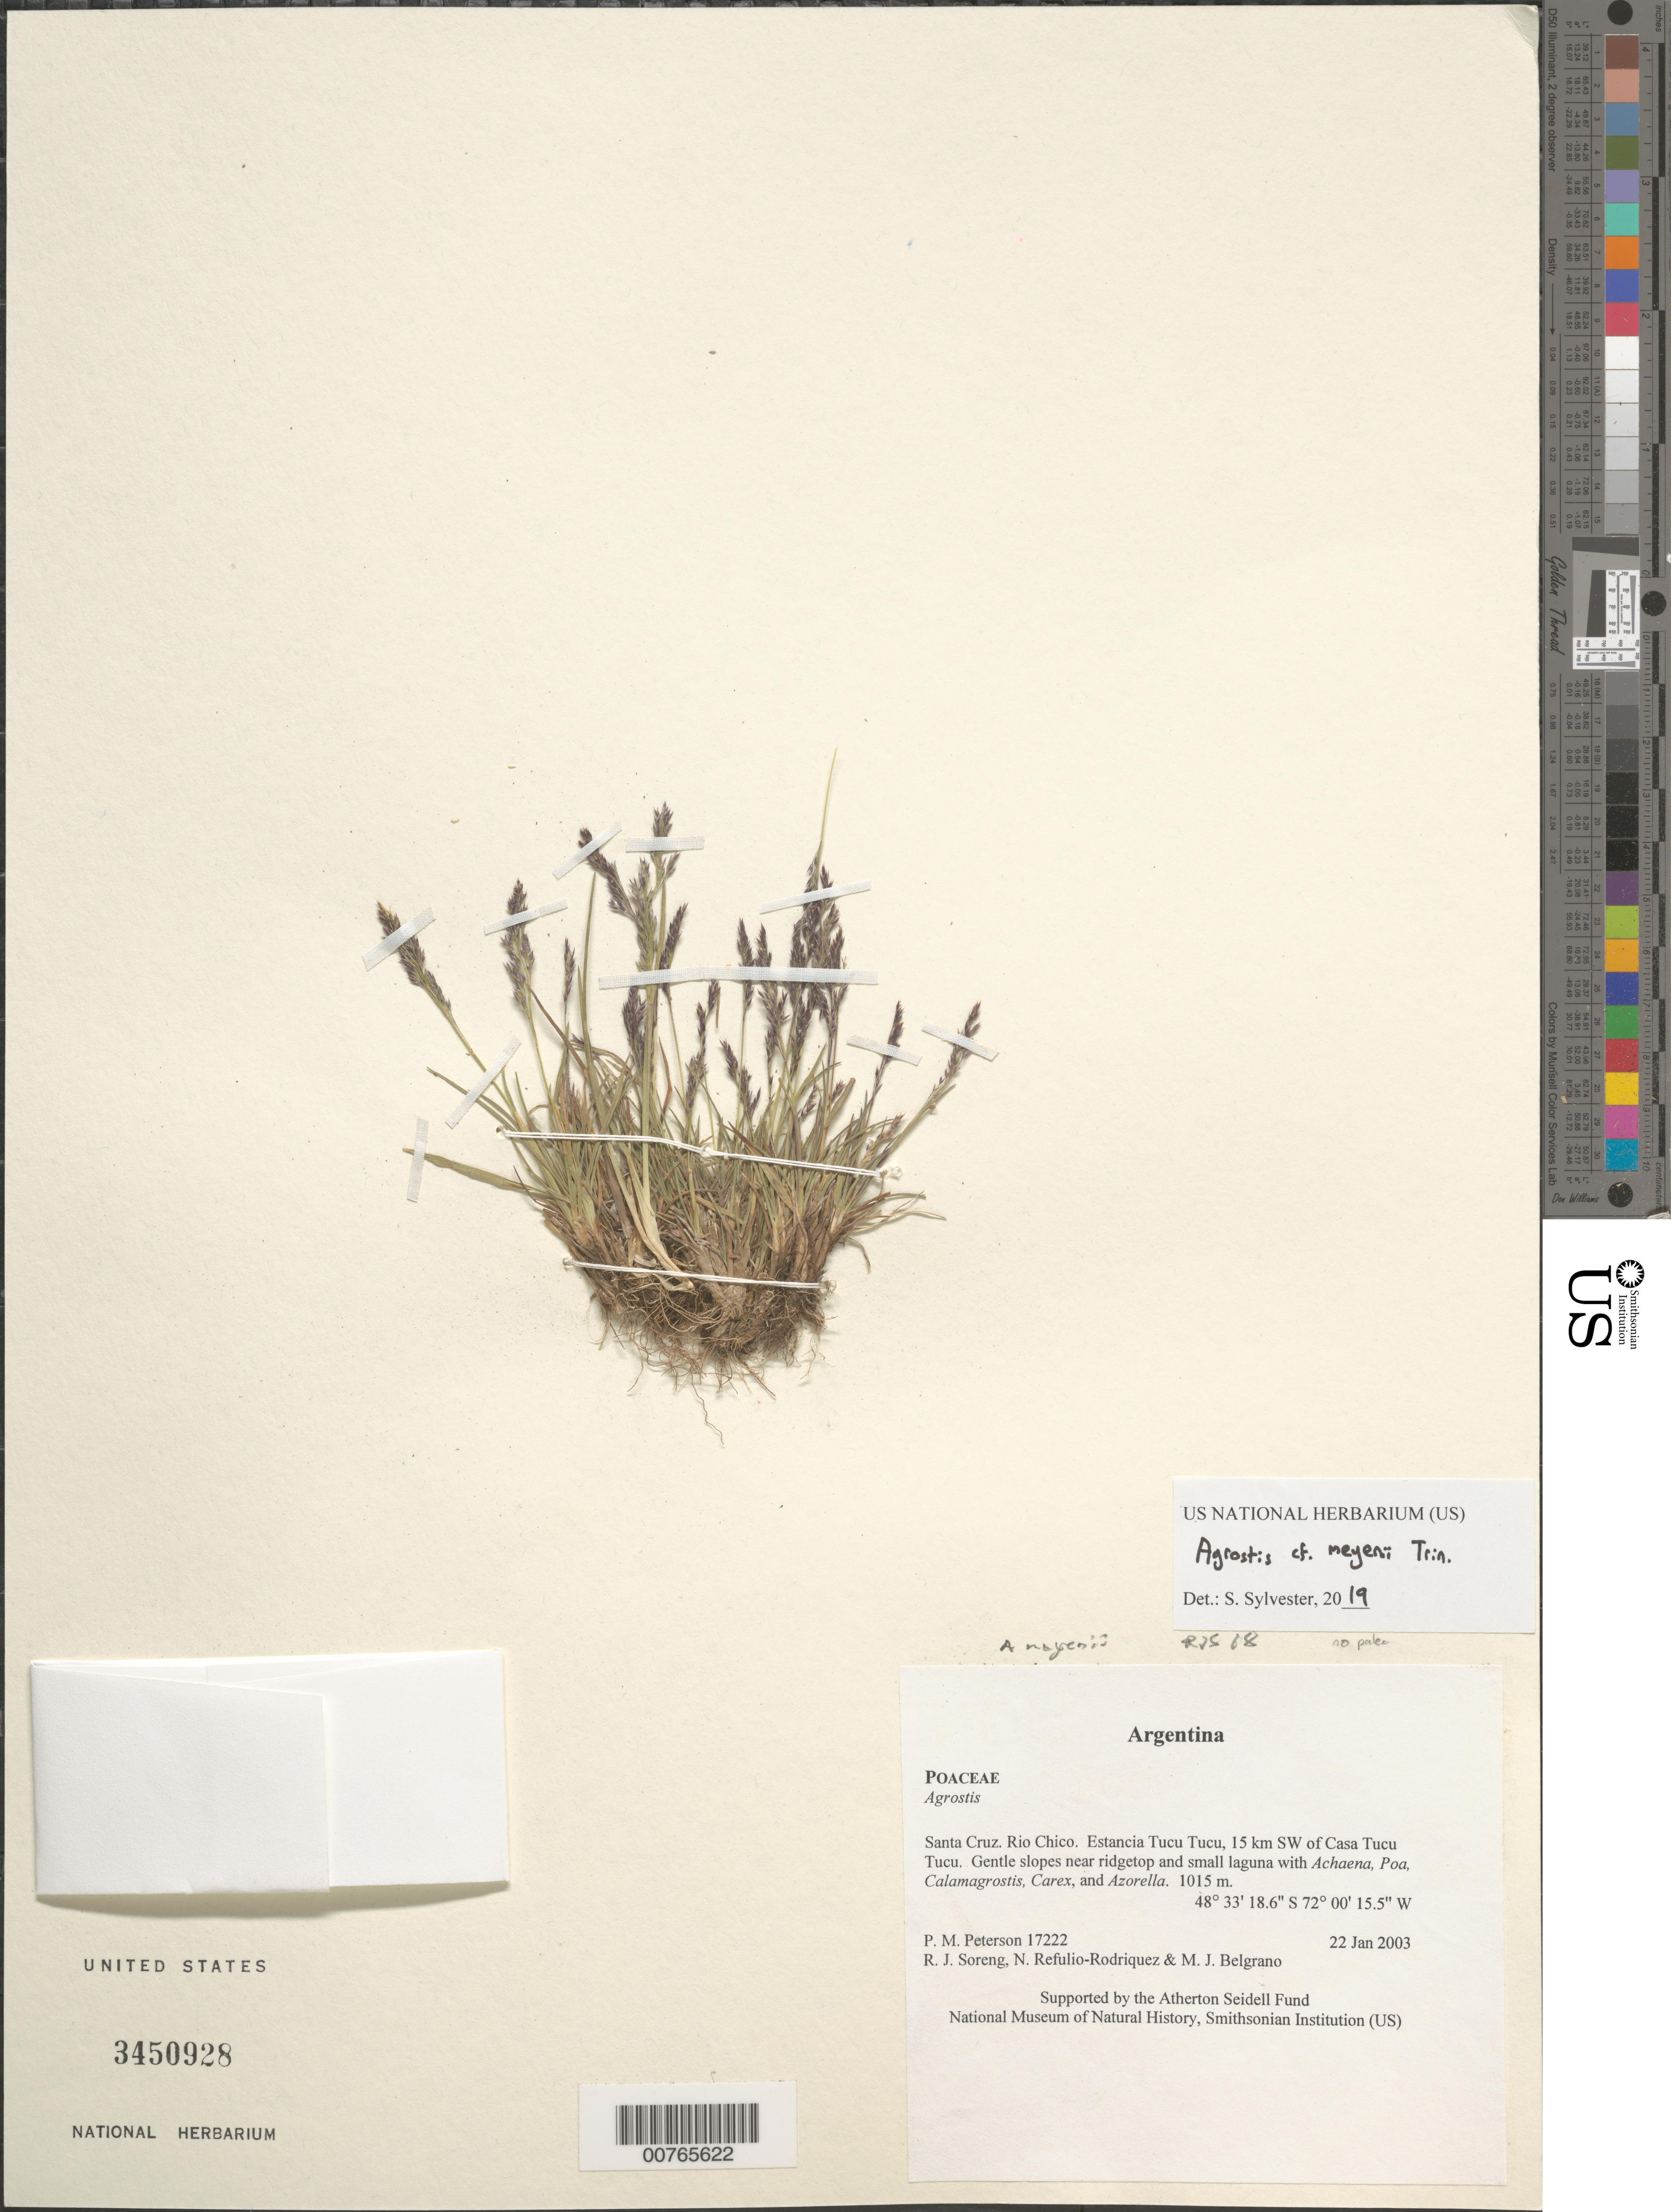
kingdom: Plantae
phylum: Tracheophyta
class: Liliopsida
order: Poales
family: Poaceae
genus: Agrostis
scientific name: Agrostis meyenii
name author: Trin.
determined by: Soreng, Robert J., Research Associate (BOT), Smithsonian Institution - National Museum of Natural History (UNITED STATES)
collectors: P. M. Peterson, R. J. Soreng, N. Refulio-Rodríguez & M. Belgrano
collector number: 17222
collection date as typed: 22 Jan 2003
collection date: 2003-01-22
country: Argentina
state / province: Santa Cruz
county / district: Rio Chico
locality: Estancia Tucu Tucu, 15 km SW of Casa Tucu Tucu. Gentle slopes near ridgetop and small laguna with Achaena, Poa, Calamagrostis, Carex, and Azorella.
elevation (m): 1015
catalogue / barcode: US 3450928